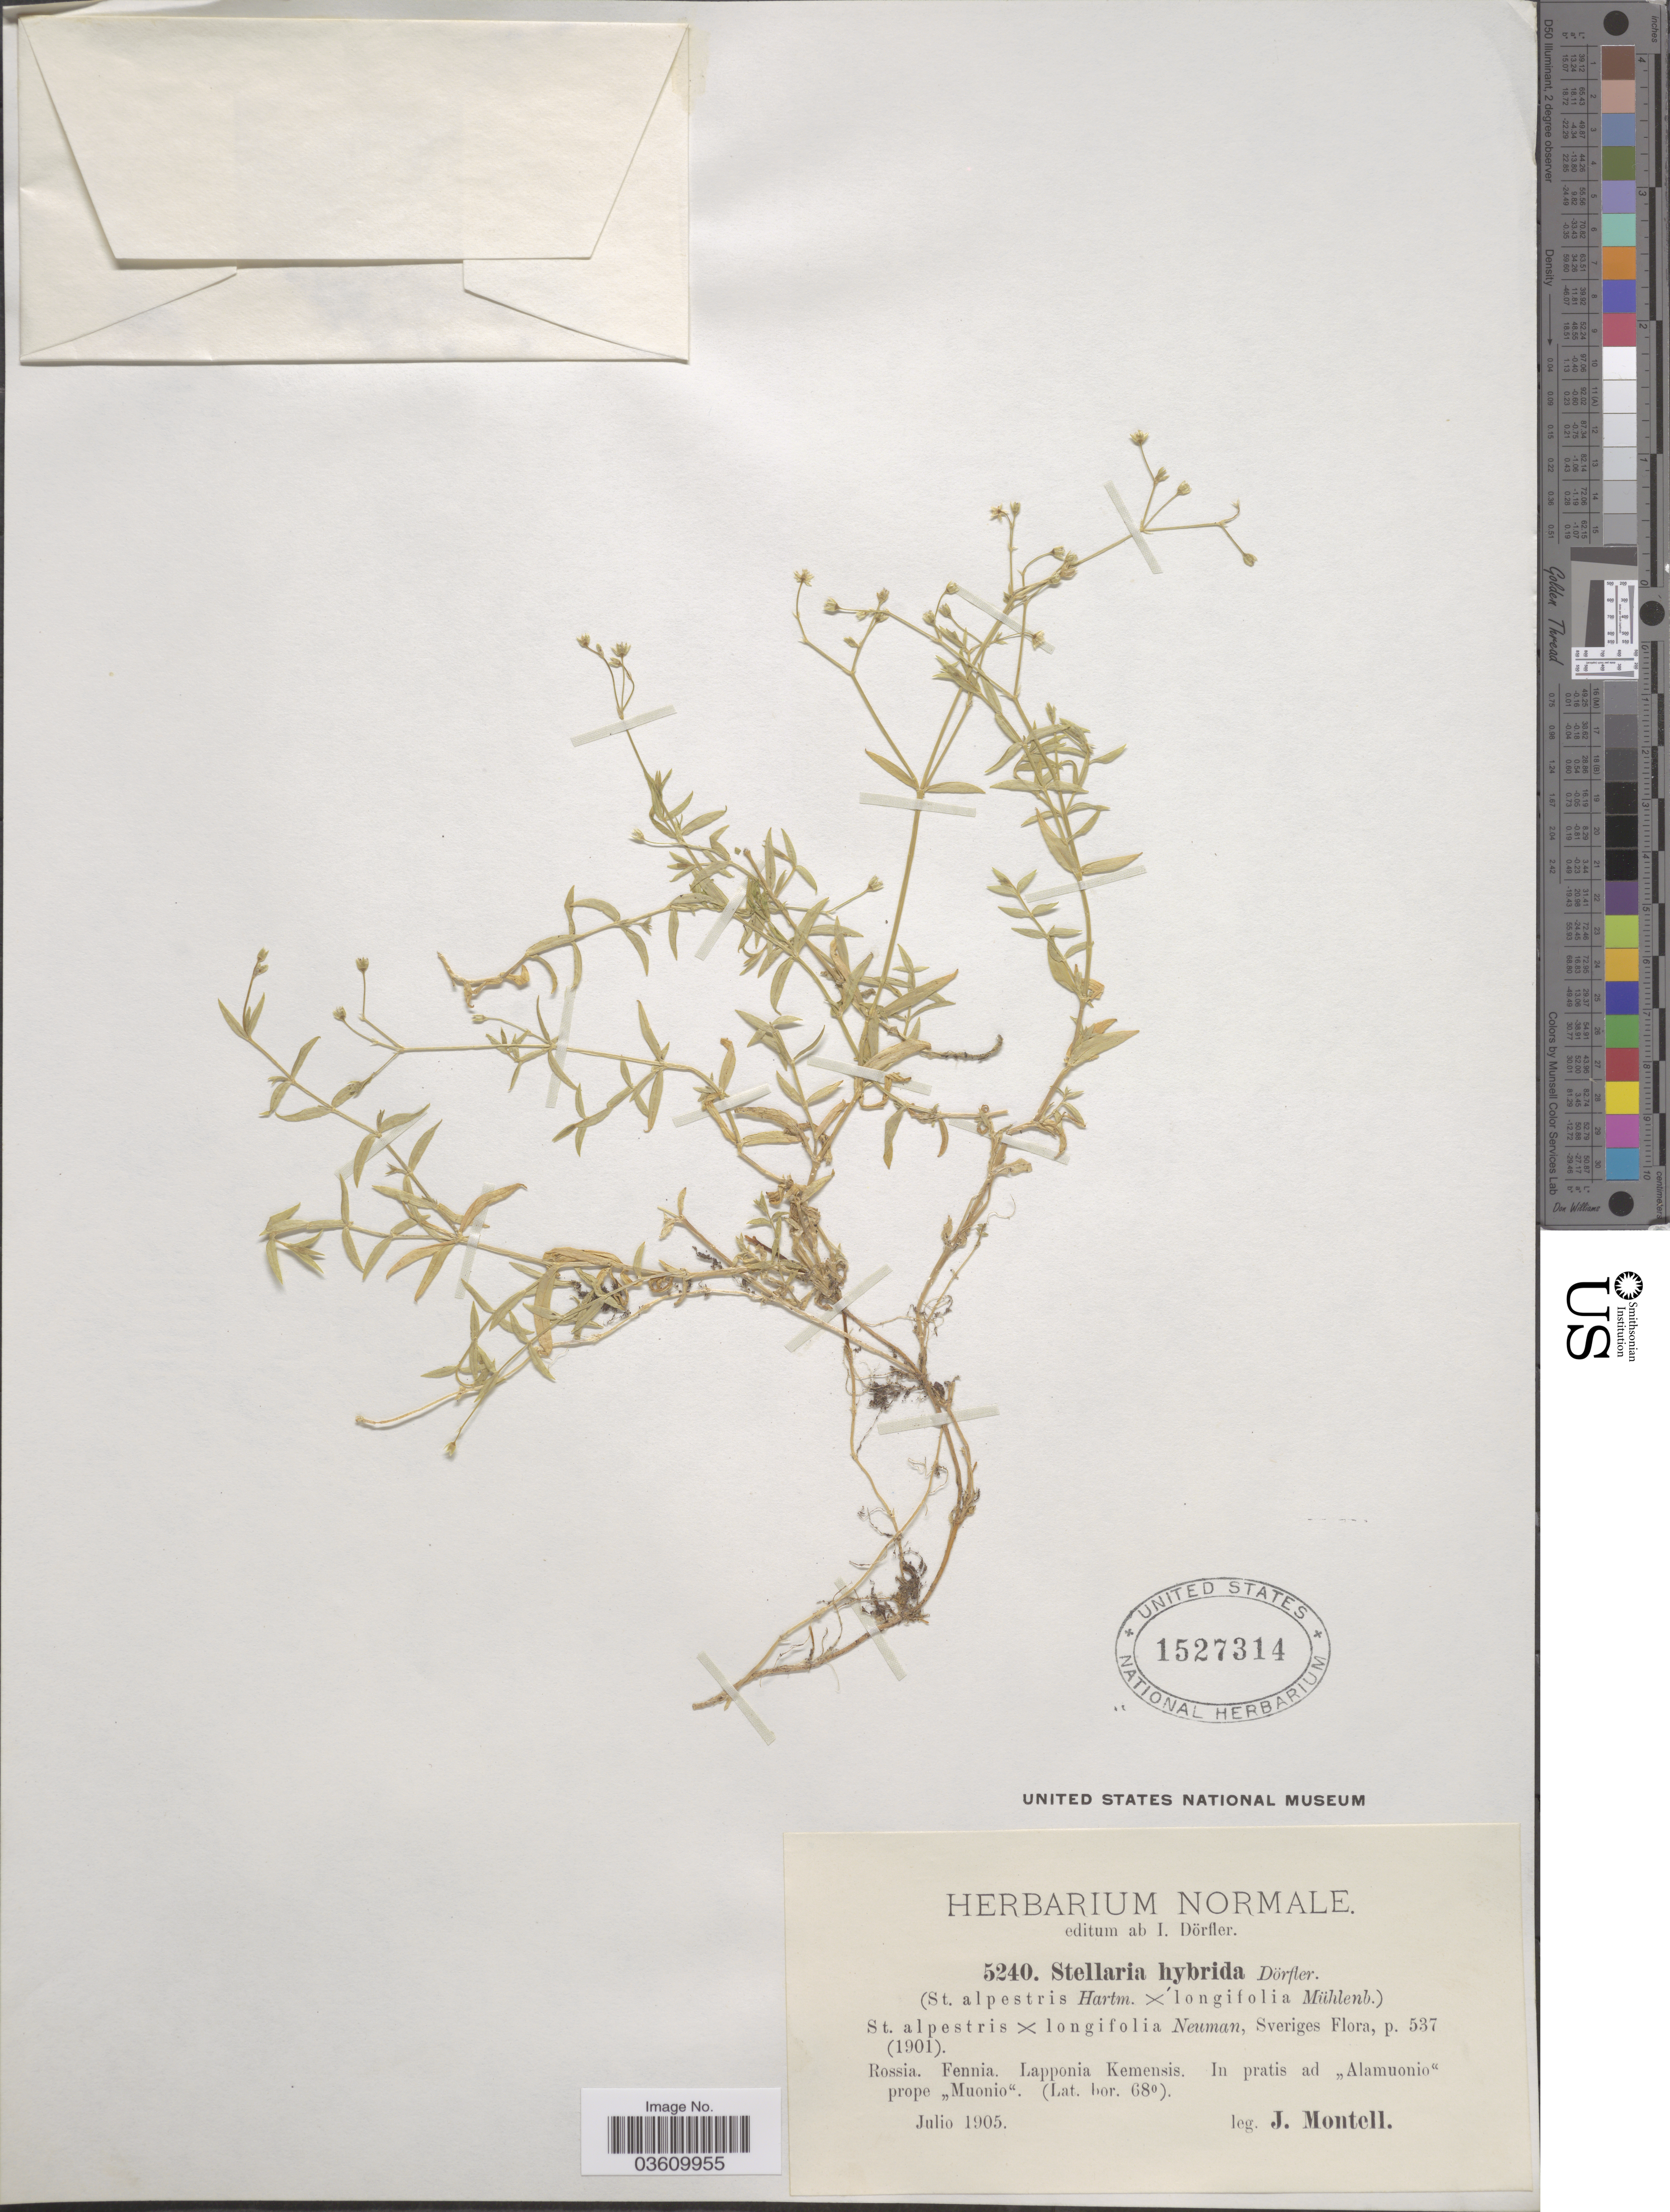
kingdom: Plantae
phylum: Tracheophyta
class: Magnoliopsida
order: Caryophyllales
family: Caryophyllaceae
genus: Stellaria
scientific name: Stellaria hybrida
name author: Rouy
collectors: J. Montell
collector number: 5240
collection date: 1905-07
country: Finland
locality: Rossia. Fennia. Lapponia Kemensis. In pratis ad "Alamuonio" prope "Muonio".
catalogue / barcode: US 1527314